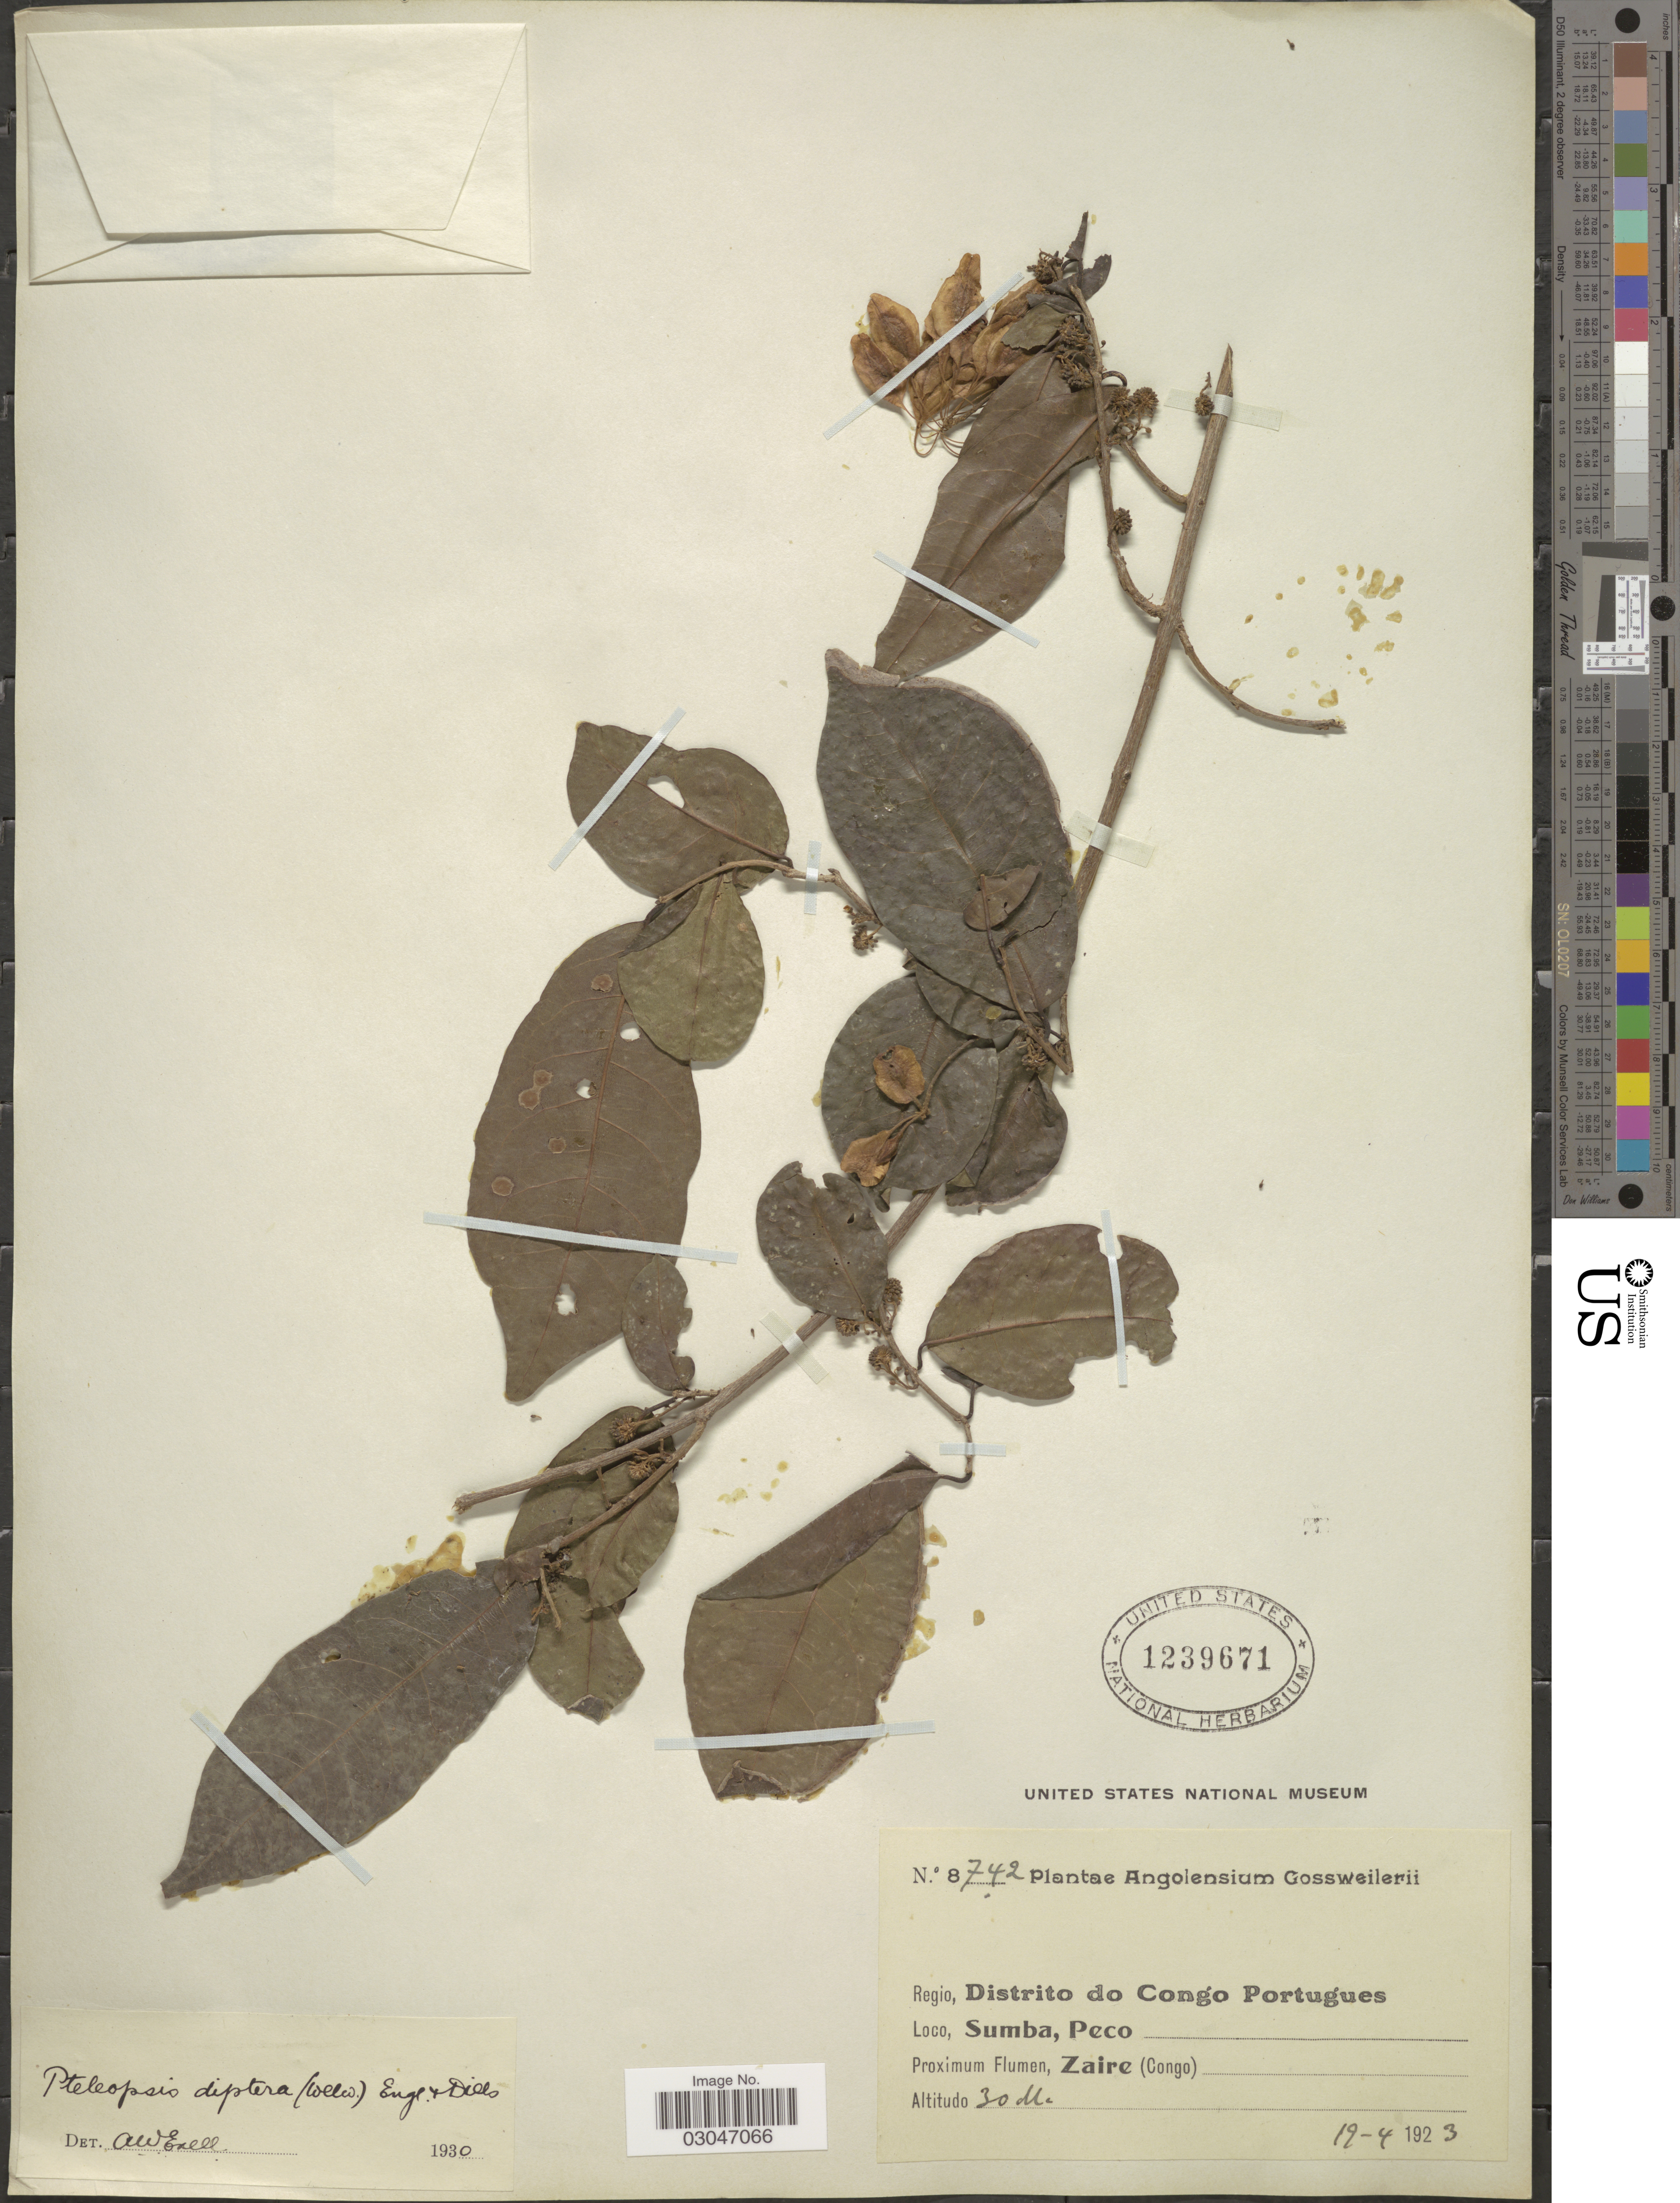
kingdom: Plantae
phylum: Tracheophyta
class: Magnoliopsida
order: Myrtales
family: Combretaceae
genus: Terminalia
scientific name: Terminalia welwitschii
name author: Gere & Boatwr.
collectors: -. Gossweiler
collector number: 8742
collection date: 1923-04-19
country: Angola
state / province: Zaire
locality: Regio, Distrito do Congo Portugues, Sumba, Peco.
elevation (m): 30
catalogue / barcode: US 1239671